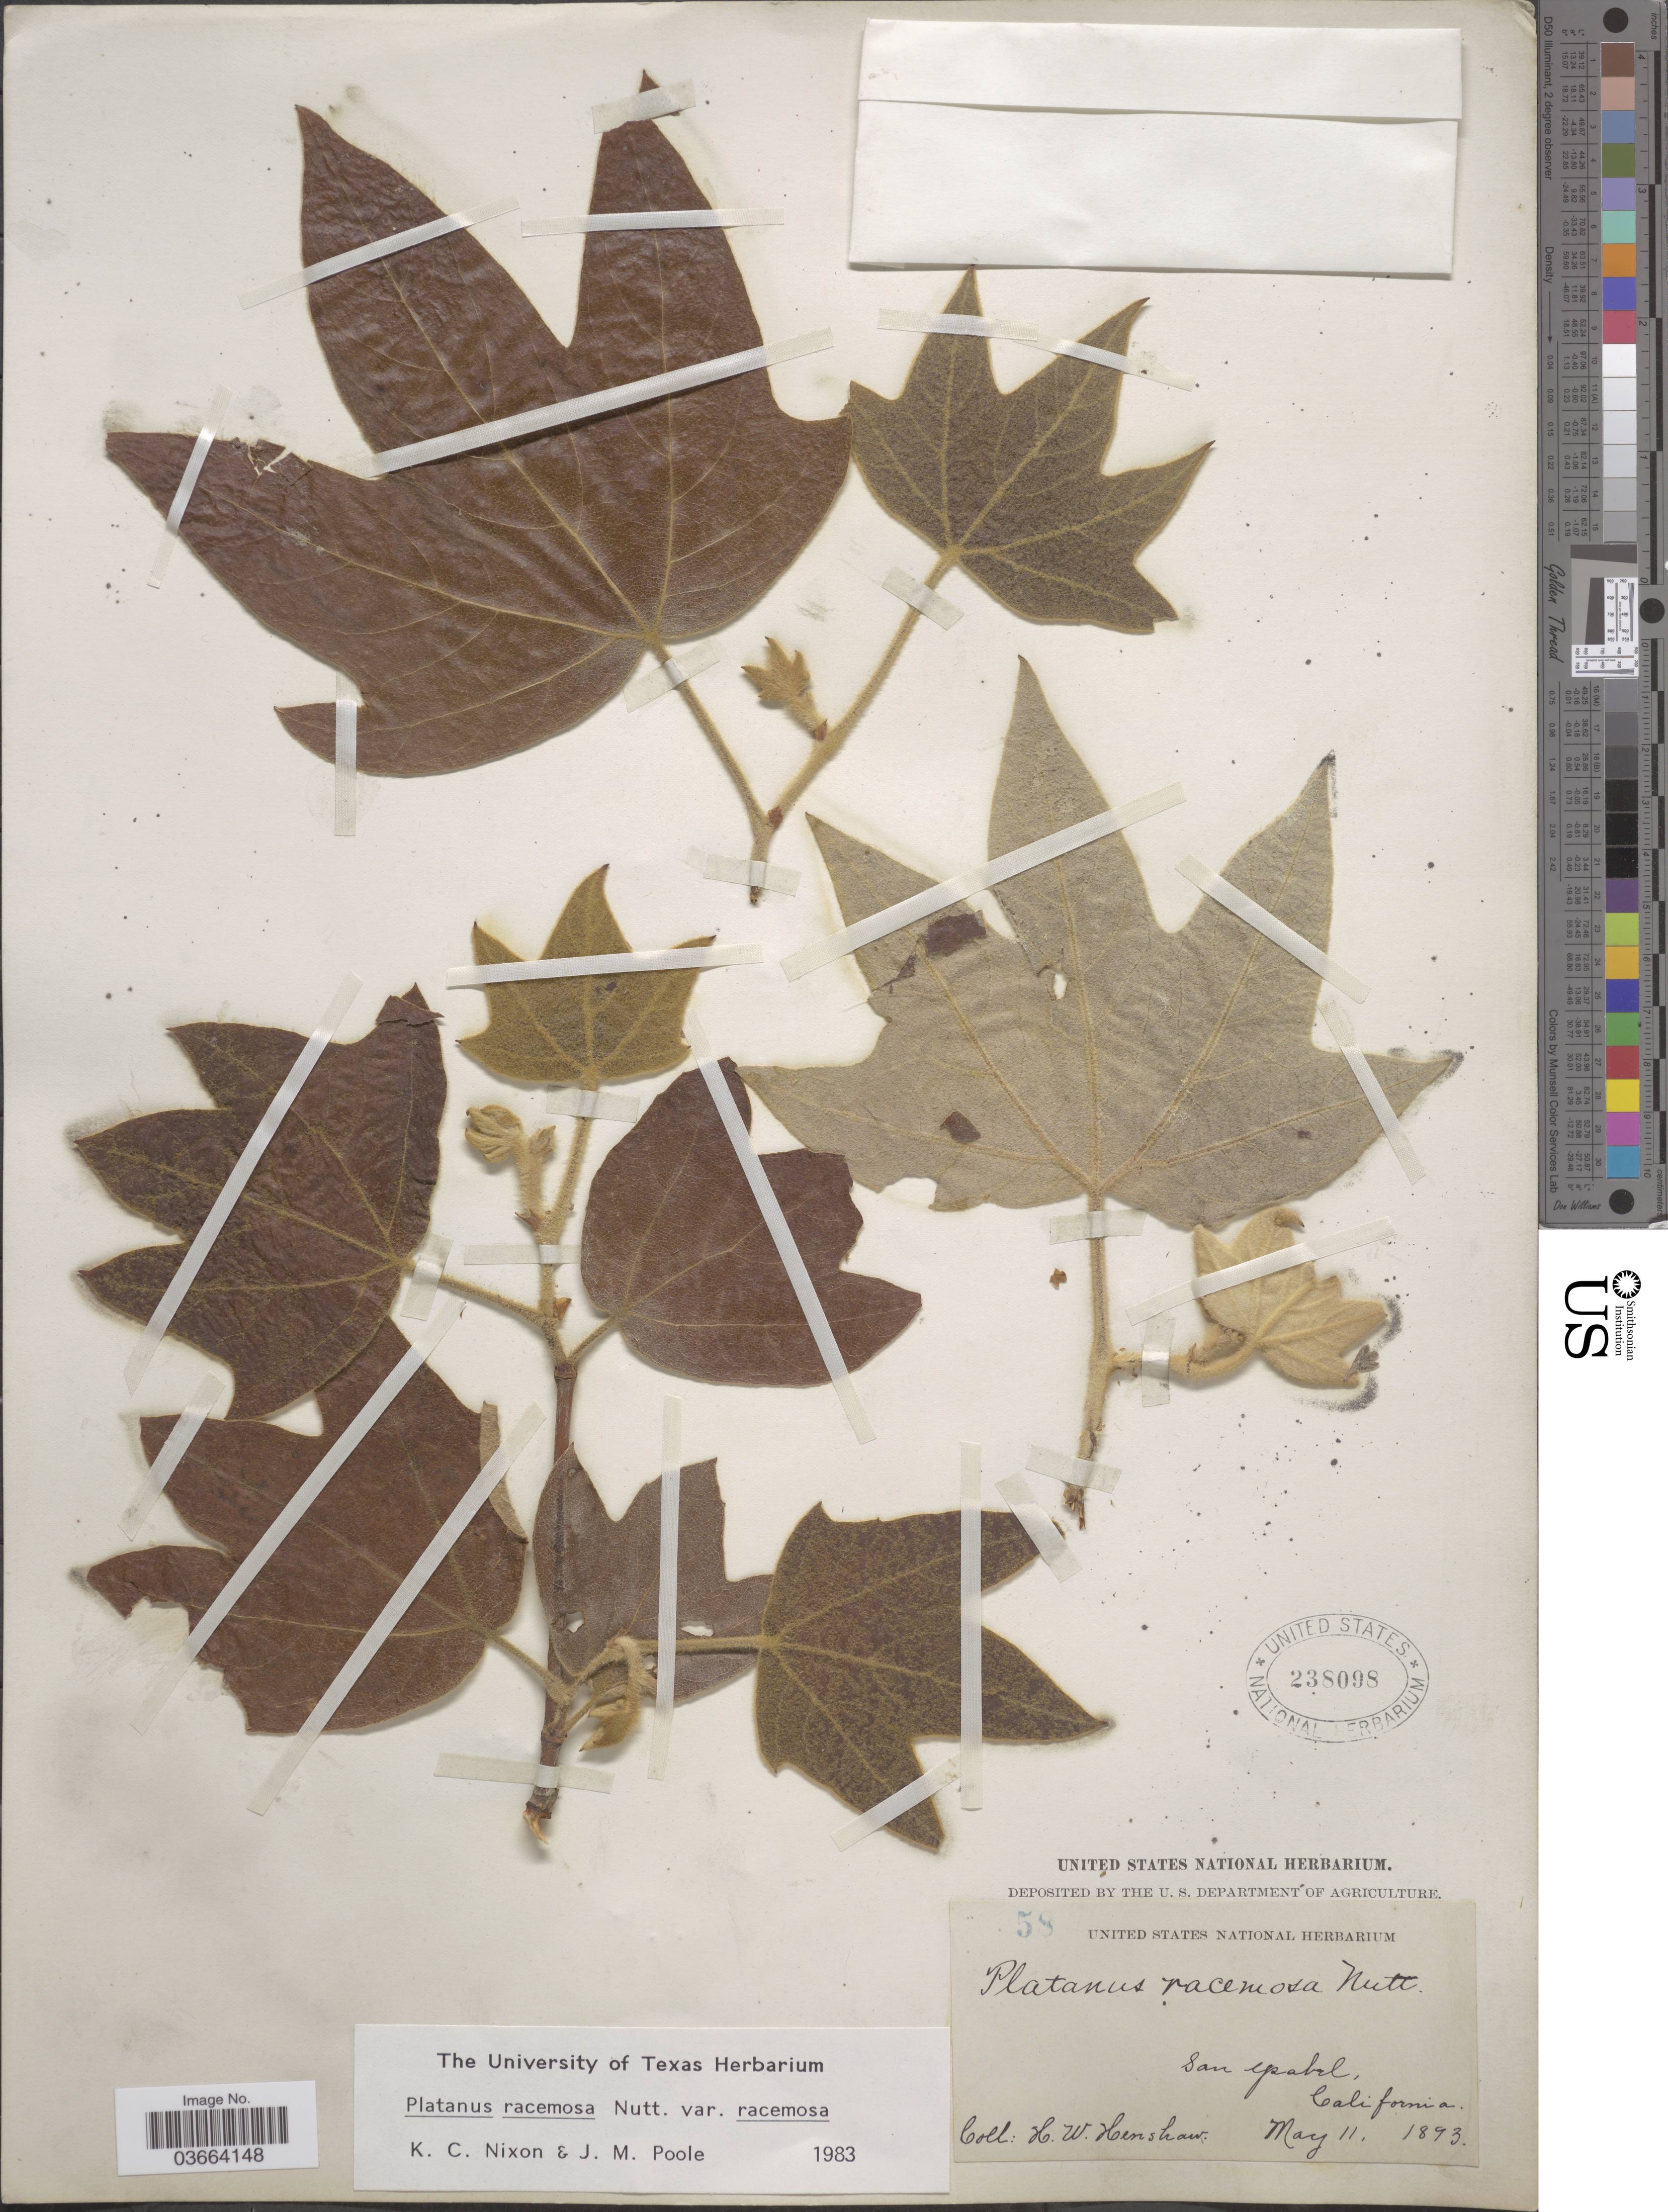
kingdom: Plantae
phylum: Tracheophyta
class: Magnoliopsida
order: Proteales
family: Platanaceae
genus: Platanus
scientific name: Platanus racemosa var. racemosa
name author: Nutt.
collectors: H. Henshaw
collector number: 58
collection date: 1893-05-11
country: United States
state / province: California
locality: San Ysabel.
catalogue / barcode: US 238098